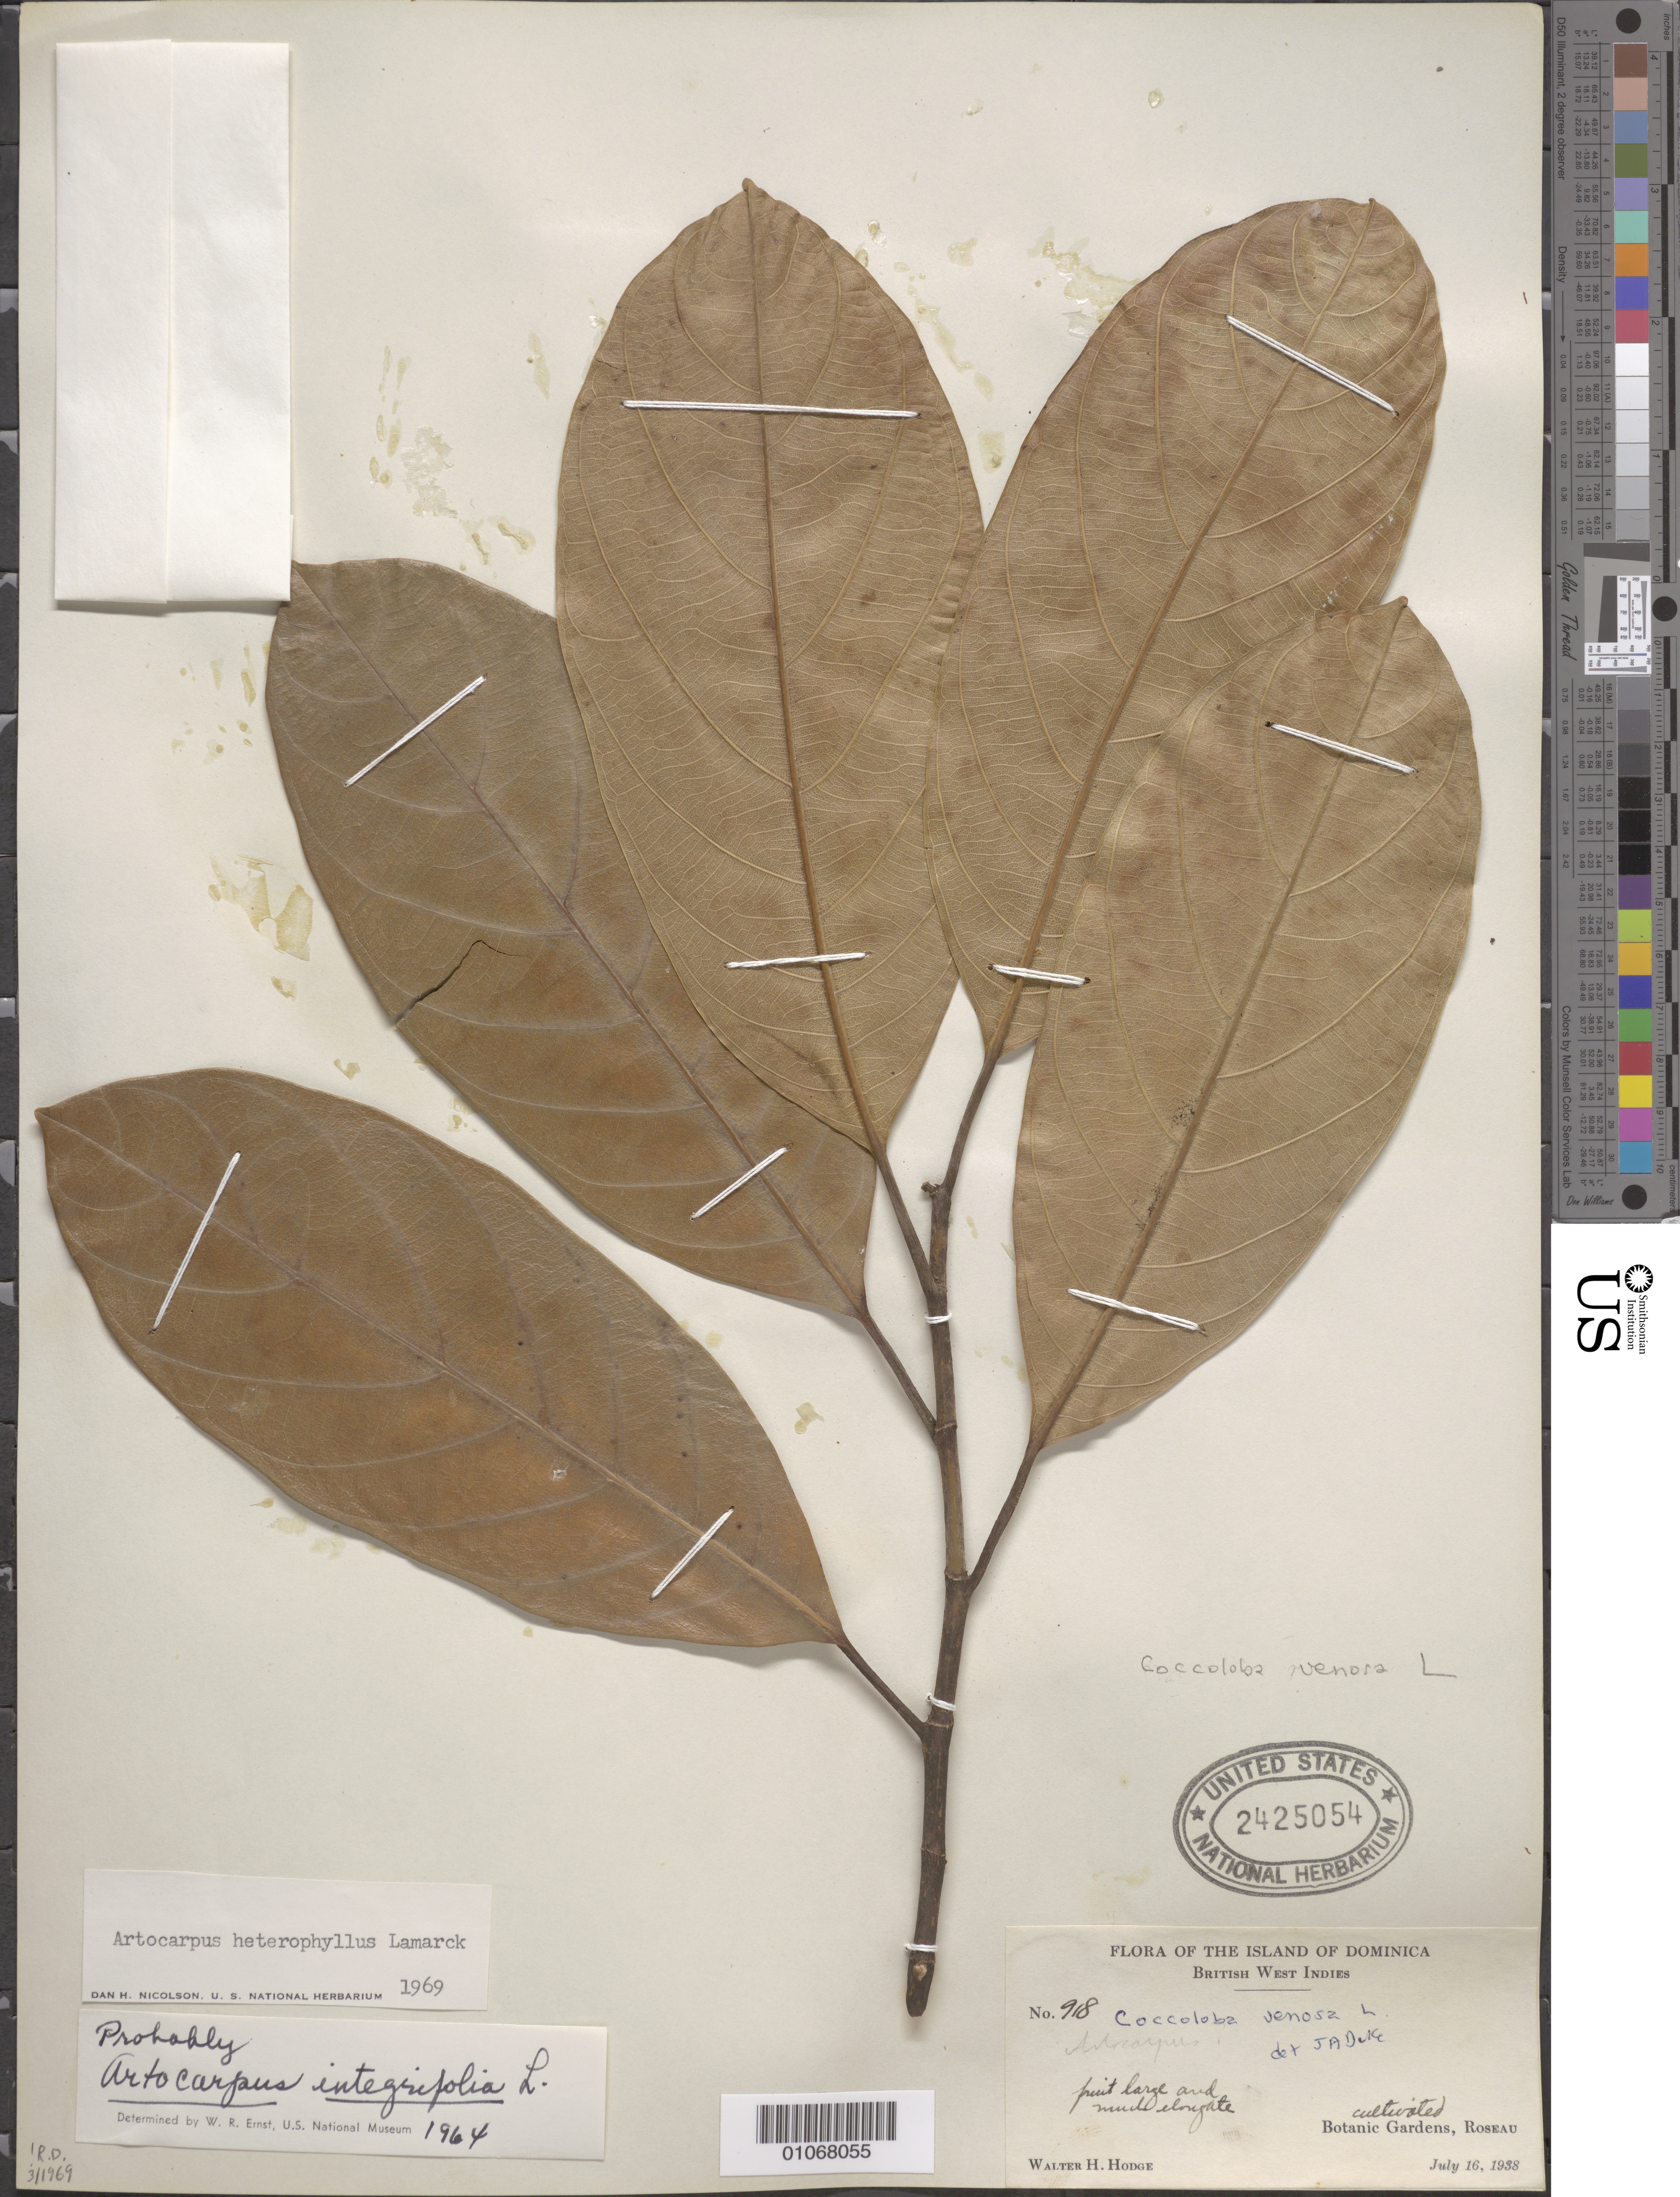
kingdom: Plantae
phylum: Tracheophyta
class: Magnoliopsida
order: Rosales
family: Moraceae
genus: Artocarpus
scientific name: Artocarpus heterophyllus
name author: Lam.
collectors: W. Hodge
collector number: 918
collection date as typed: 16 Jul 1938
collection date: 1938-07-16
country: Dominica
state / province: St. George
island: Dominica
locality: Botanic gardens, Roseau.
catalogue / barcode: US 2425054